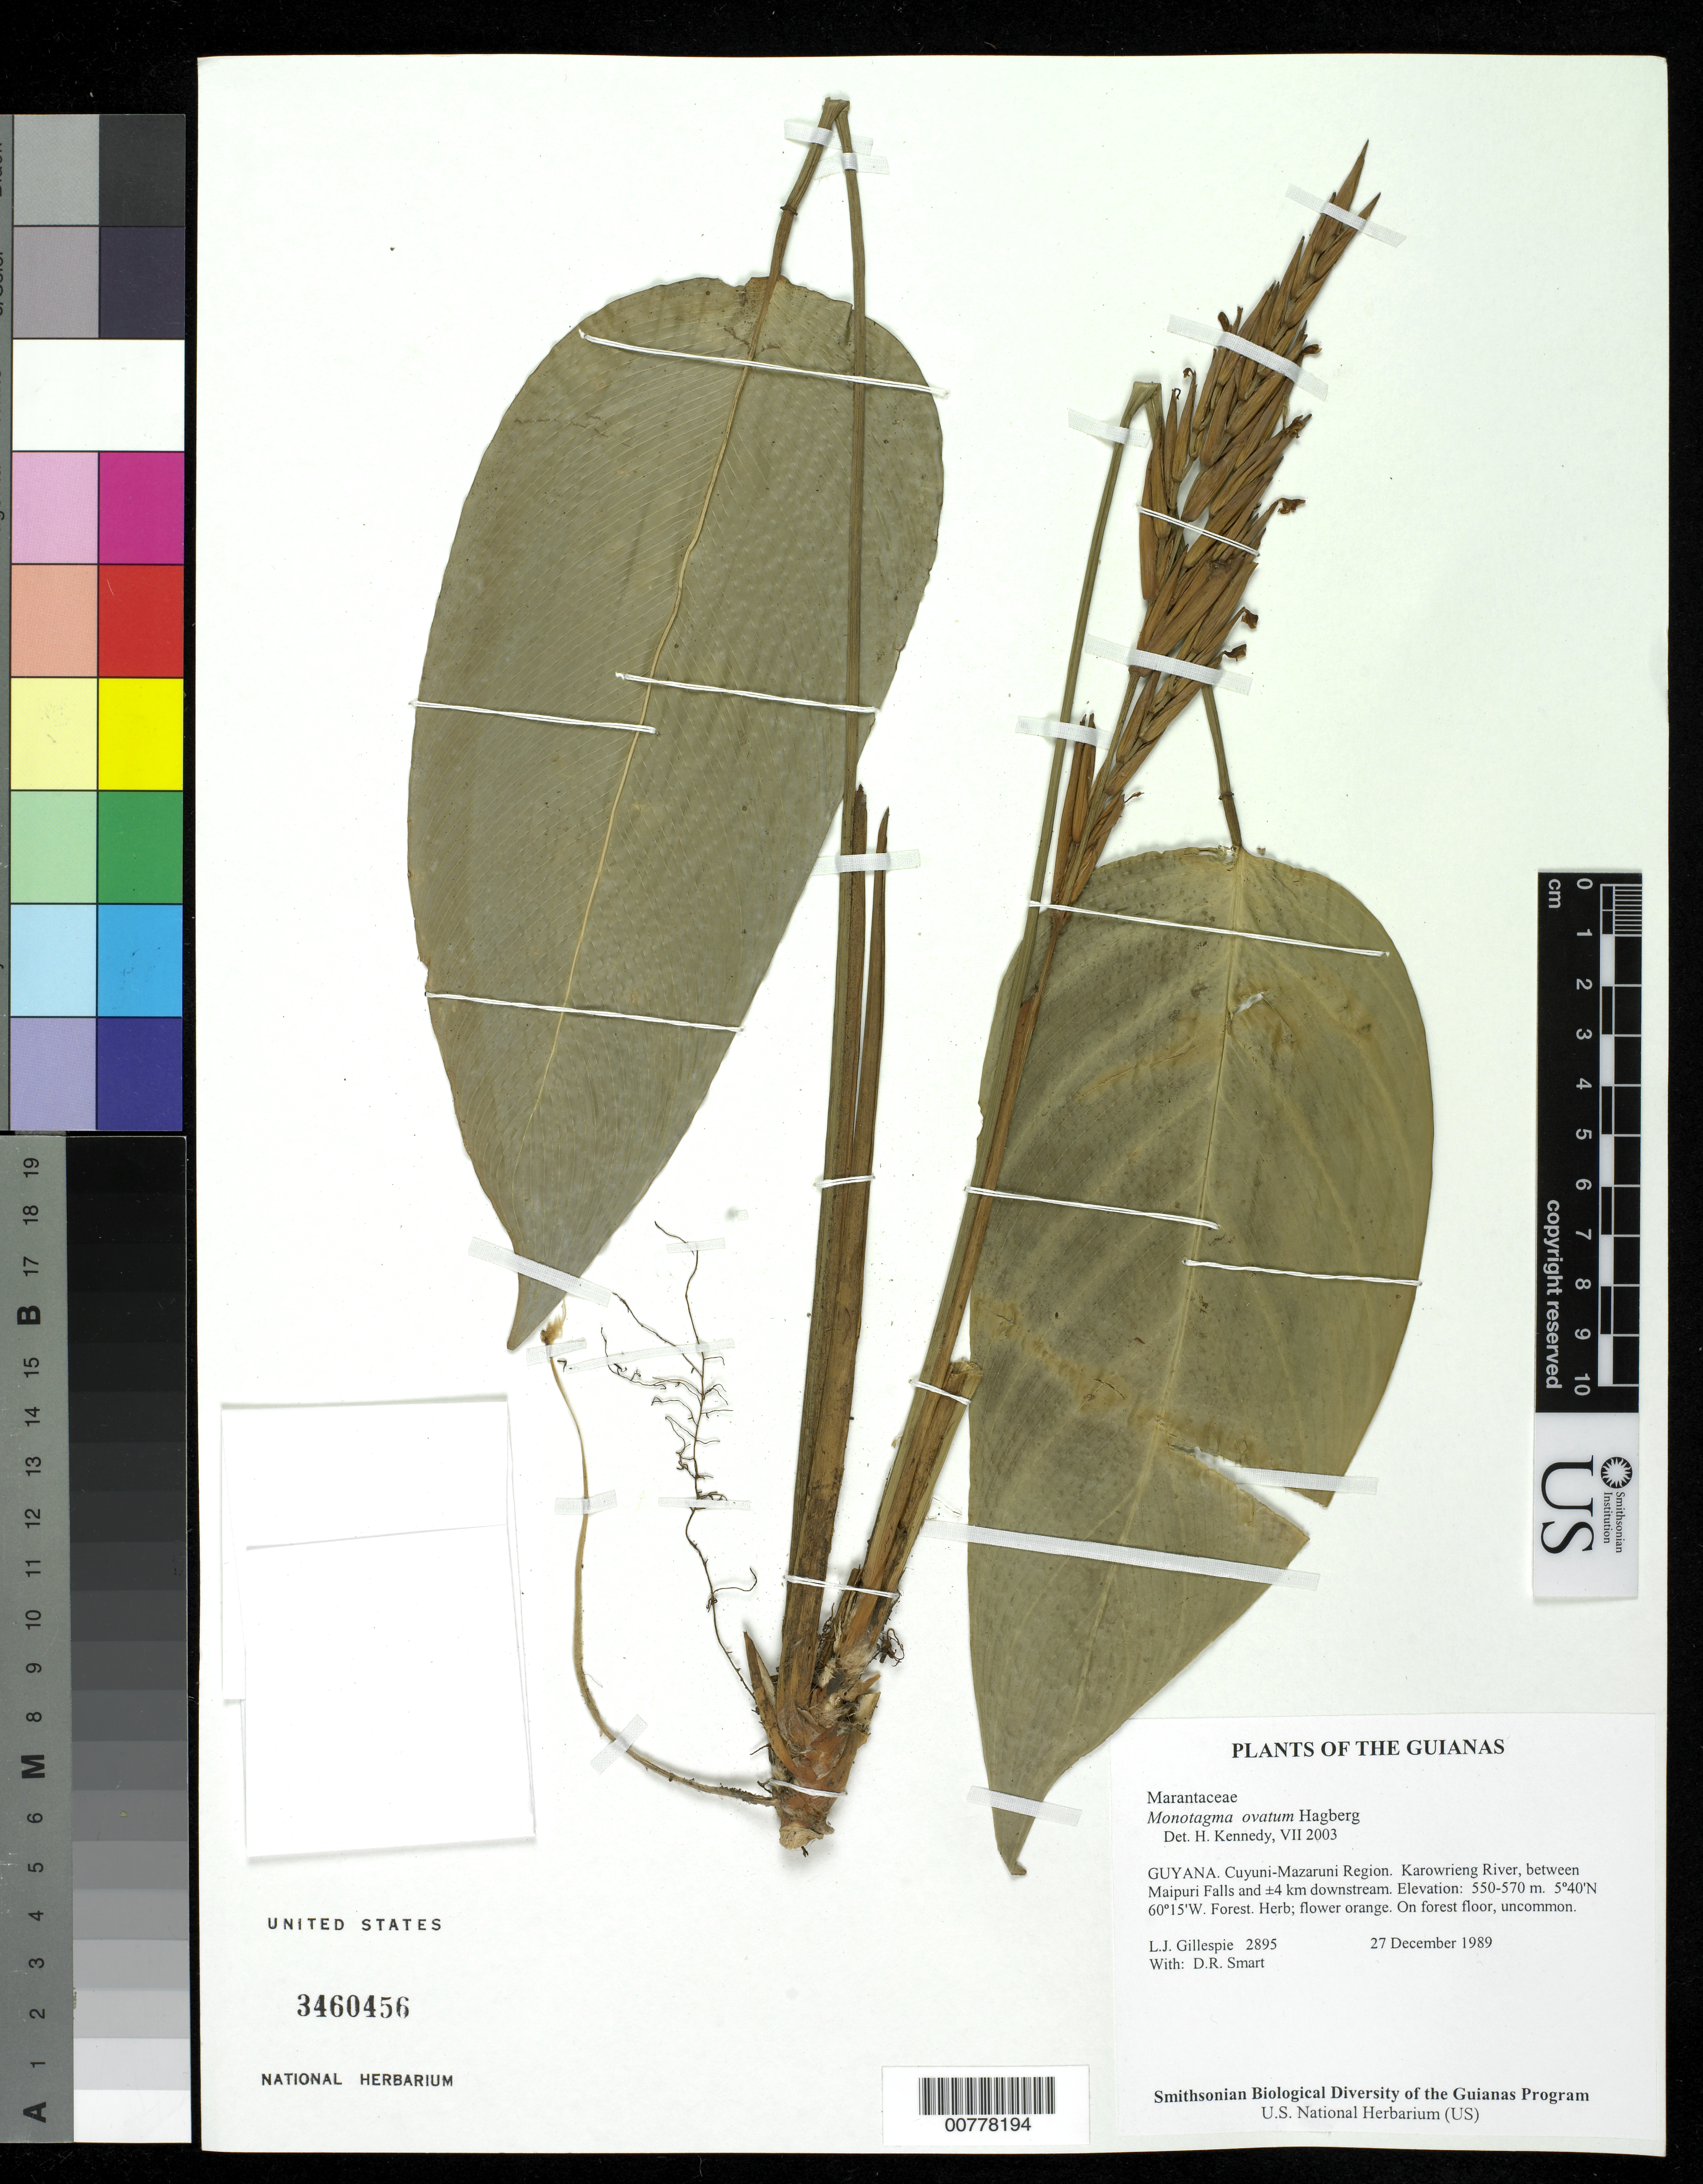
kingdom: Plantae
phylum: Tracheophyta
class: Liliopsida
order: Zingiberales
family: Marantaceae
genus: Monotagma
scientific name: Monotagma ovatum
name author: Hagberg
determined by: Kennedy, Helen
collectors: L. J. Gillespie & D. R. Smart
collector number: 2895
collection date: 1989-12-27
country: Guyana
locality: Cuyuni-Mazaruni region. Karowrieng River, between Maipuri Falls and ca. 4 km downstream.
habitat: On forest floor, uncommon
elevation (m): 550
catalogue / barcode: US 3460456